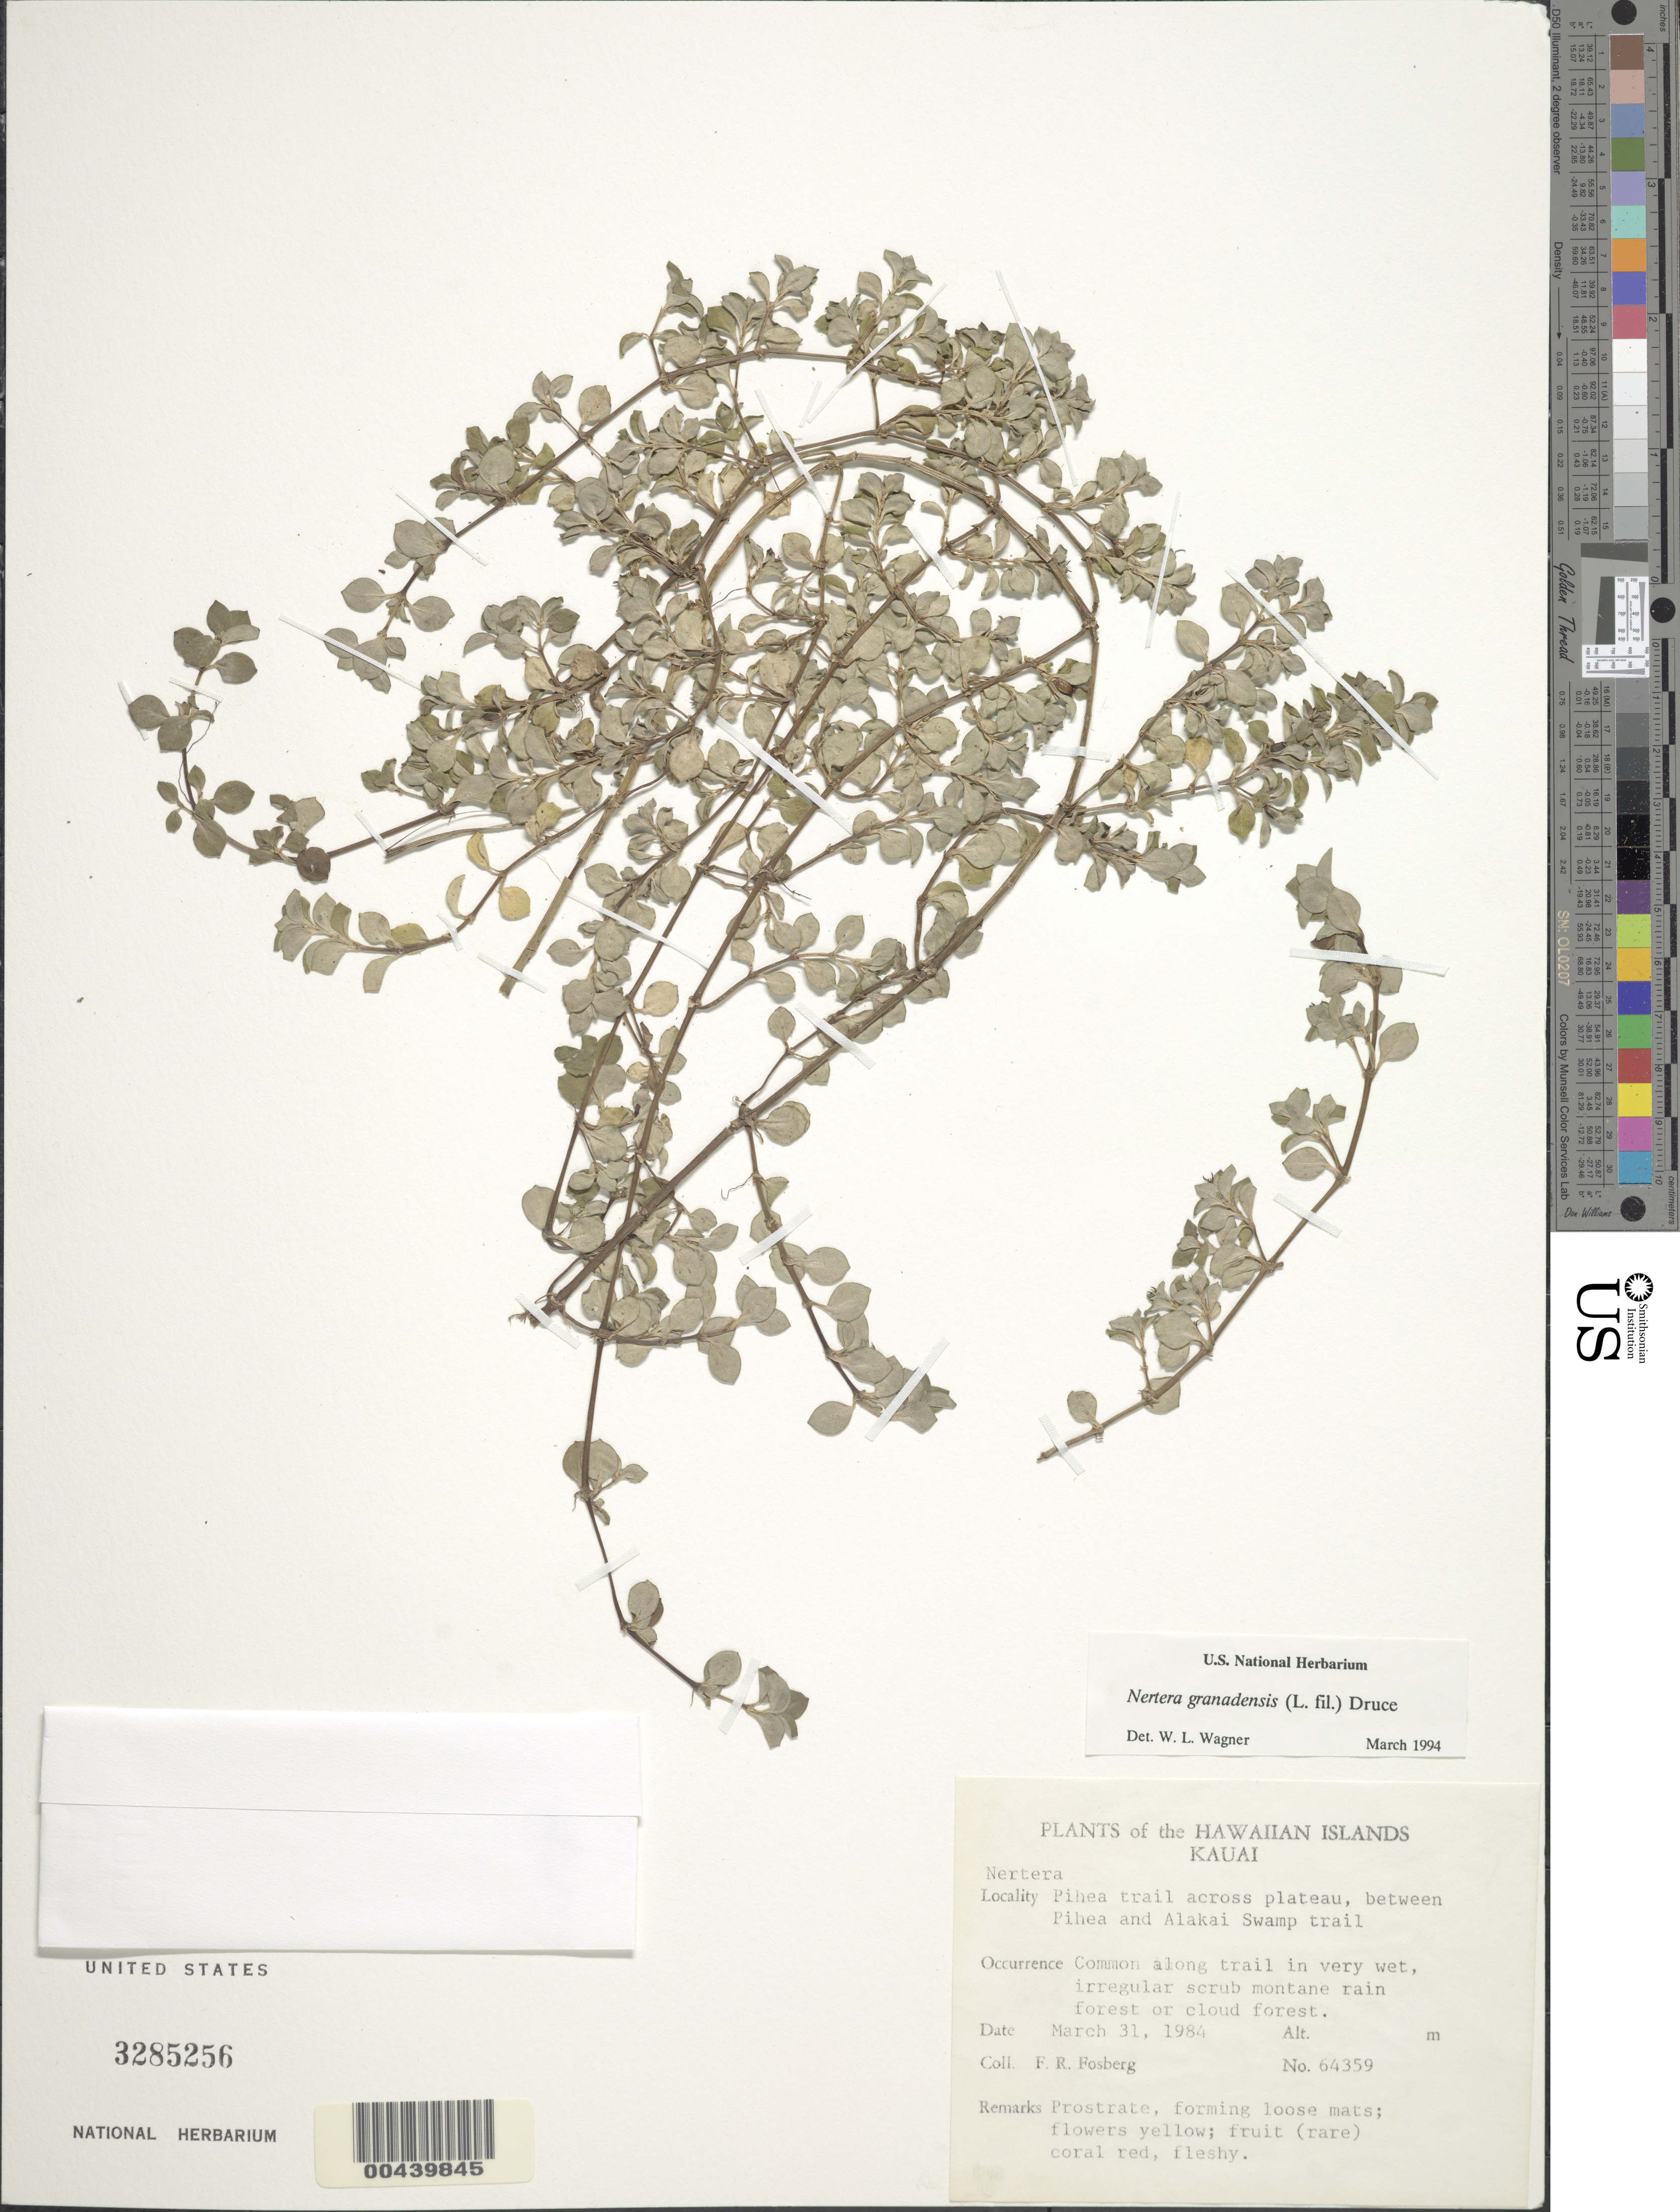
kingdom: Plantae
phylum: Tracheophyta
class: Magnoliopsida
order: Gentianales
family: Rubiaceae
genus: Nertera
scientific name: Nertera granadensis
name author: (Mutis ex L. f.) Druce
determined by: Wagner, W. L., (BOT), Smithsonian Institution - National Museum of Natural History (UNITED STATES)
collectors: F. R. Fosberg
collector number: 64359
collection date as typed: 31 Mar 1984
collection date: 1984-03-31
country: United States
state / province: Hawaii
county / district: Kauai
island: Kaua'i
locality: Pihea Trail across plateau, between Pihea and Alakai Swamp Trail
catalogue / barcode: US 3285256